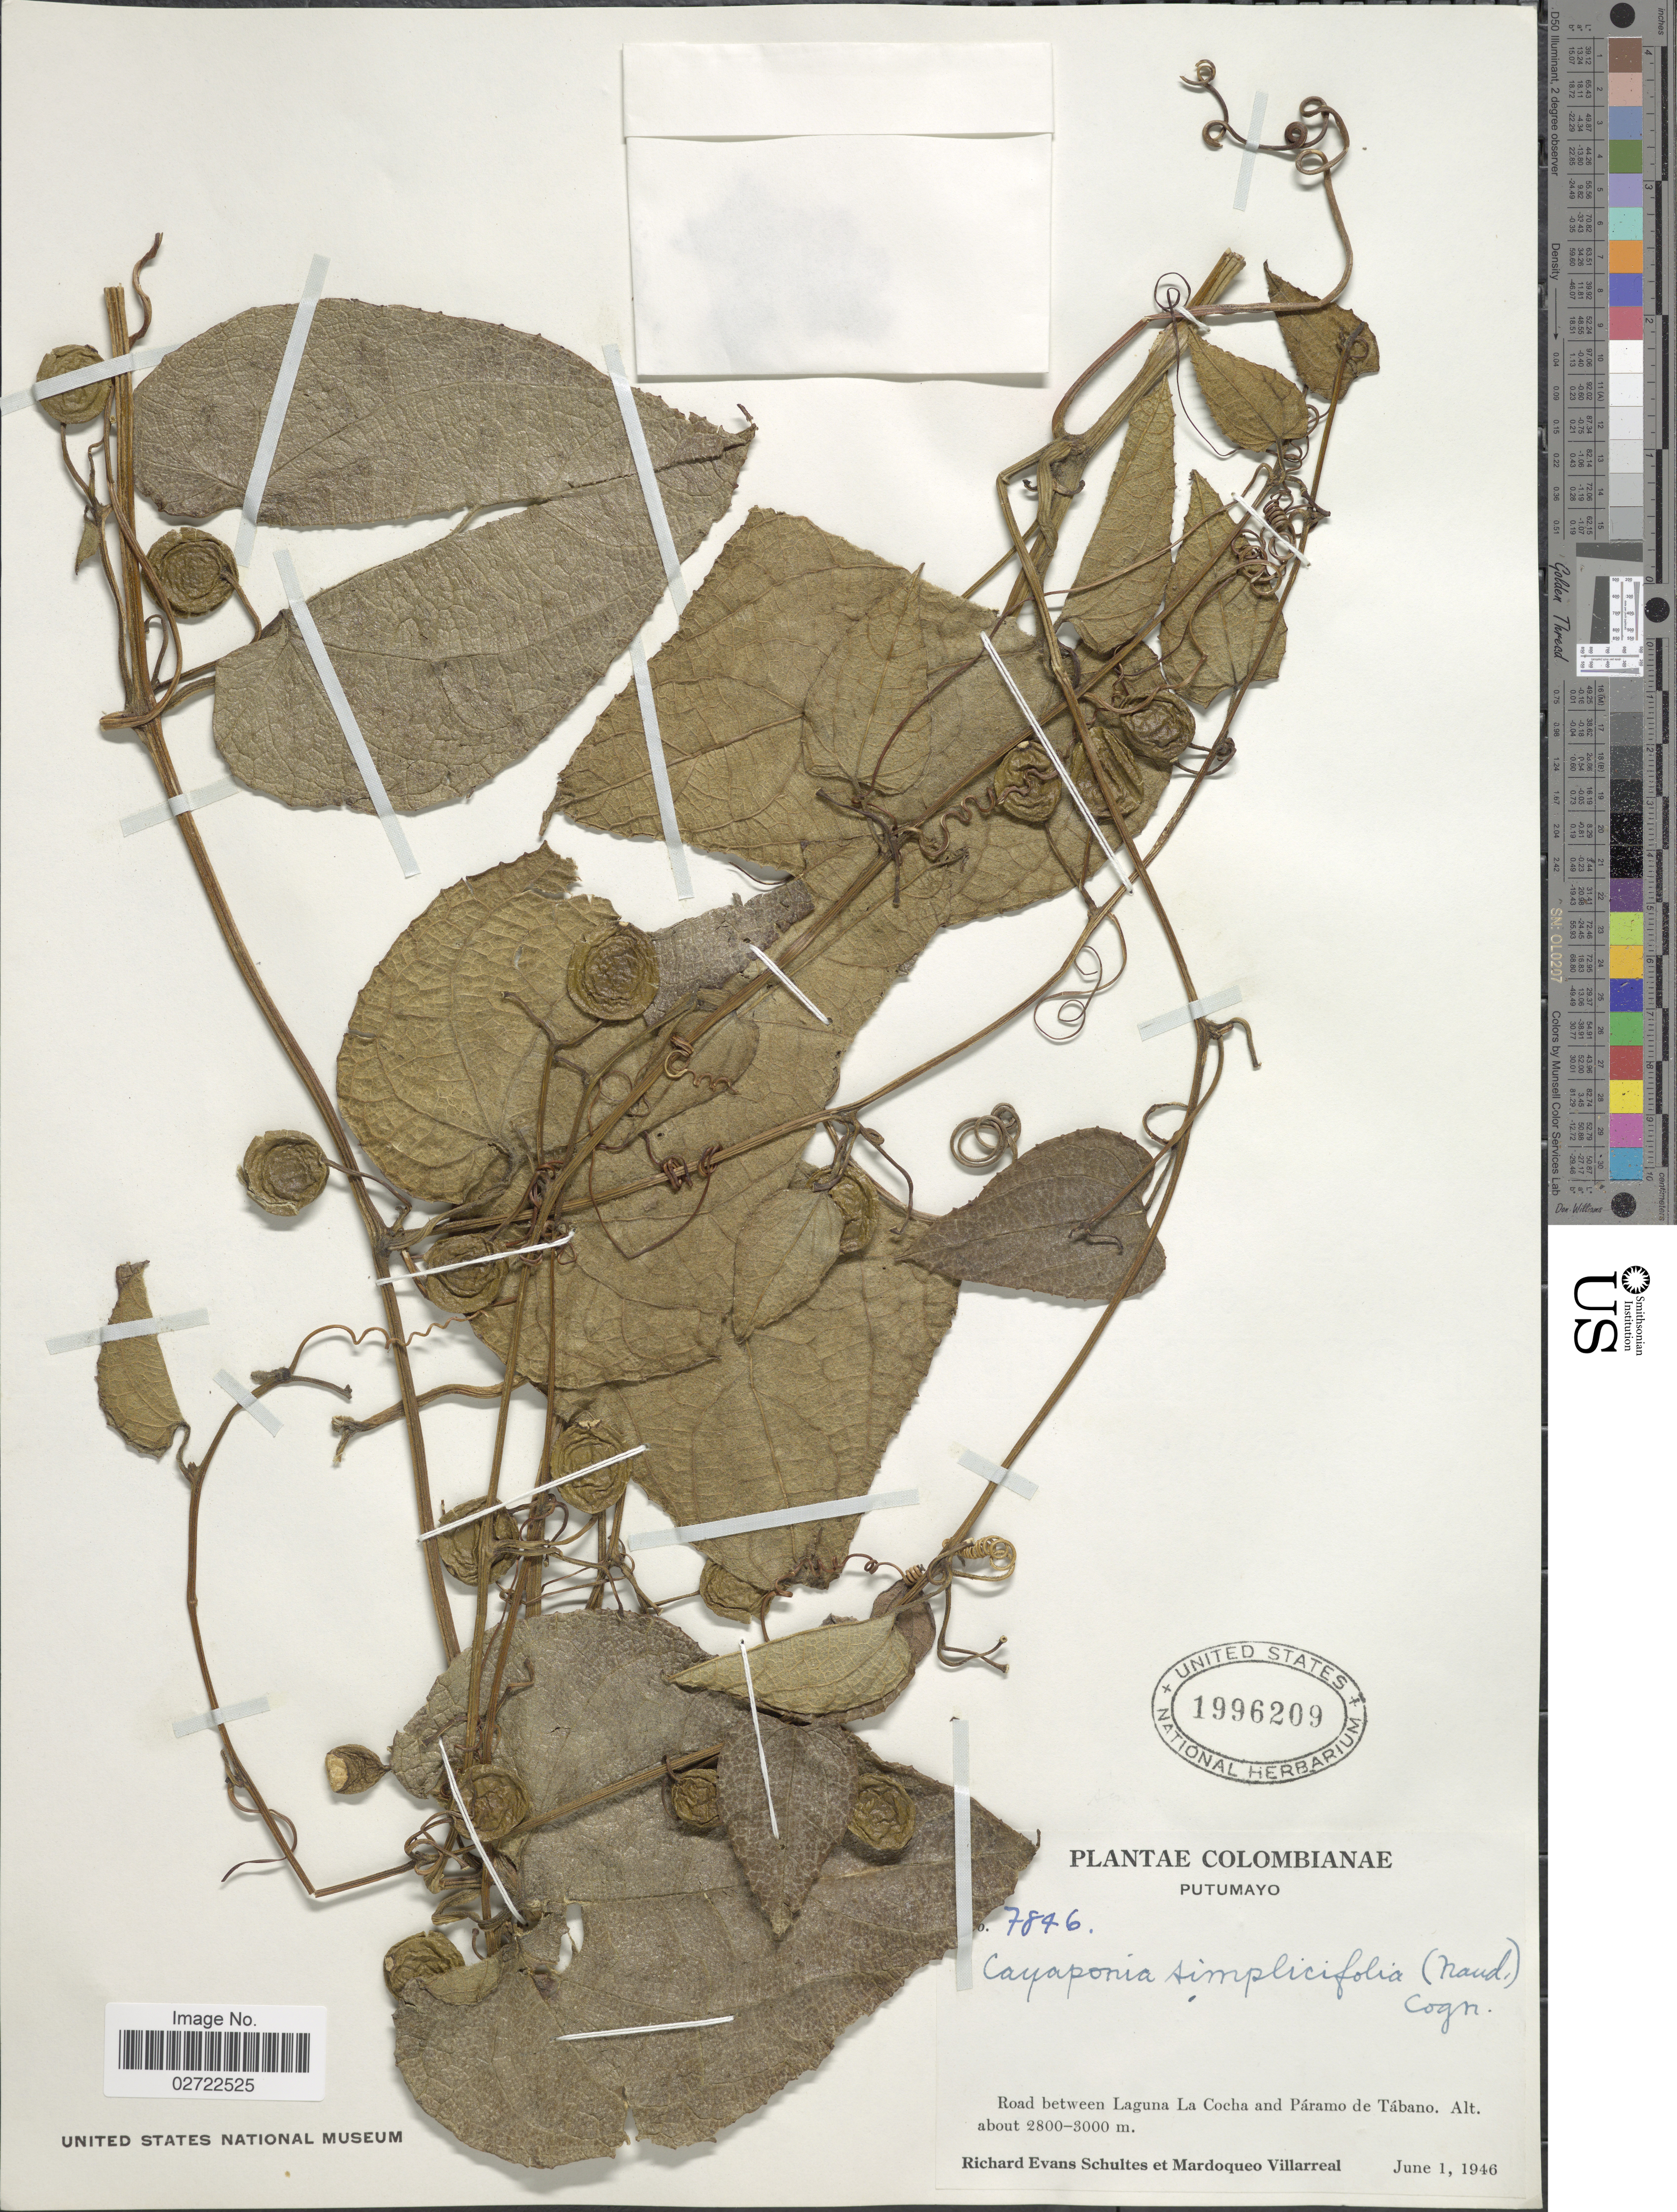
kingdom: Plantae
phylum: Tracheophyta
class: Magnoliopsida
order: Cucurbitales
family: Cucurbitaceae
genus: Cayaponia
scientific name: Cayaponia simplicifolia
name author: (Naudin) Cogn.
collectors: R. E. Schultes & M. Villarreal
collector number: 7846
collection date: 1946-06-01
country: Colombia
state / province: Putumayo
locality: Road between Laguna La Cocha and Paramo de Tabano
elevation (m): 2800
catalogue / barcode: US 1996209